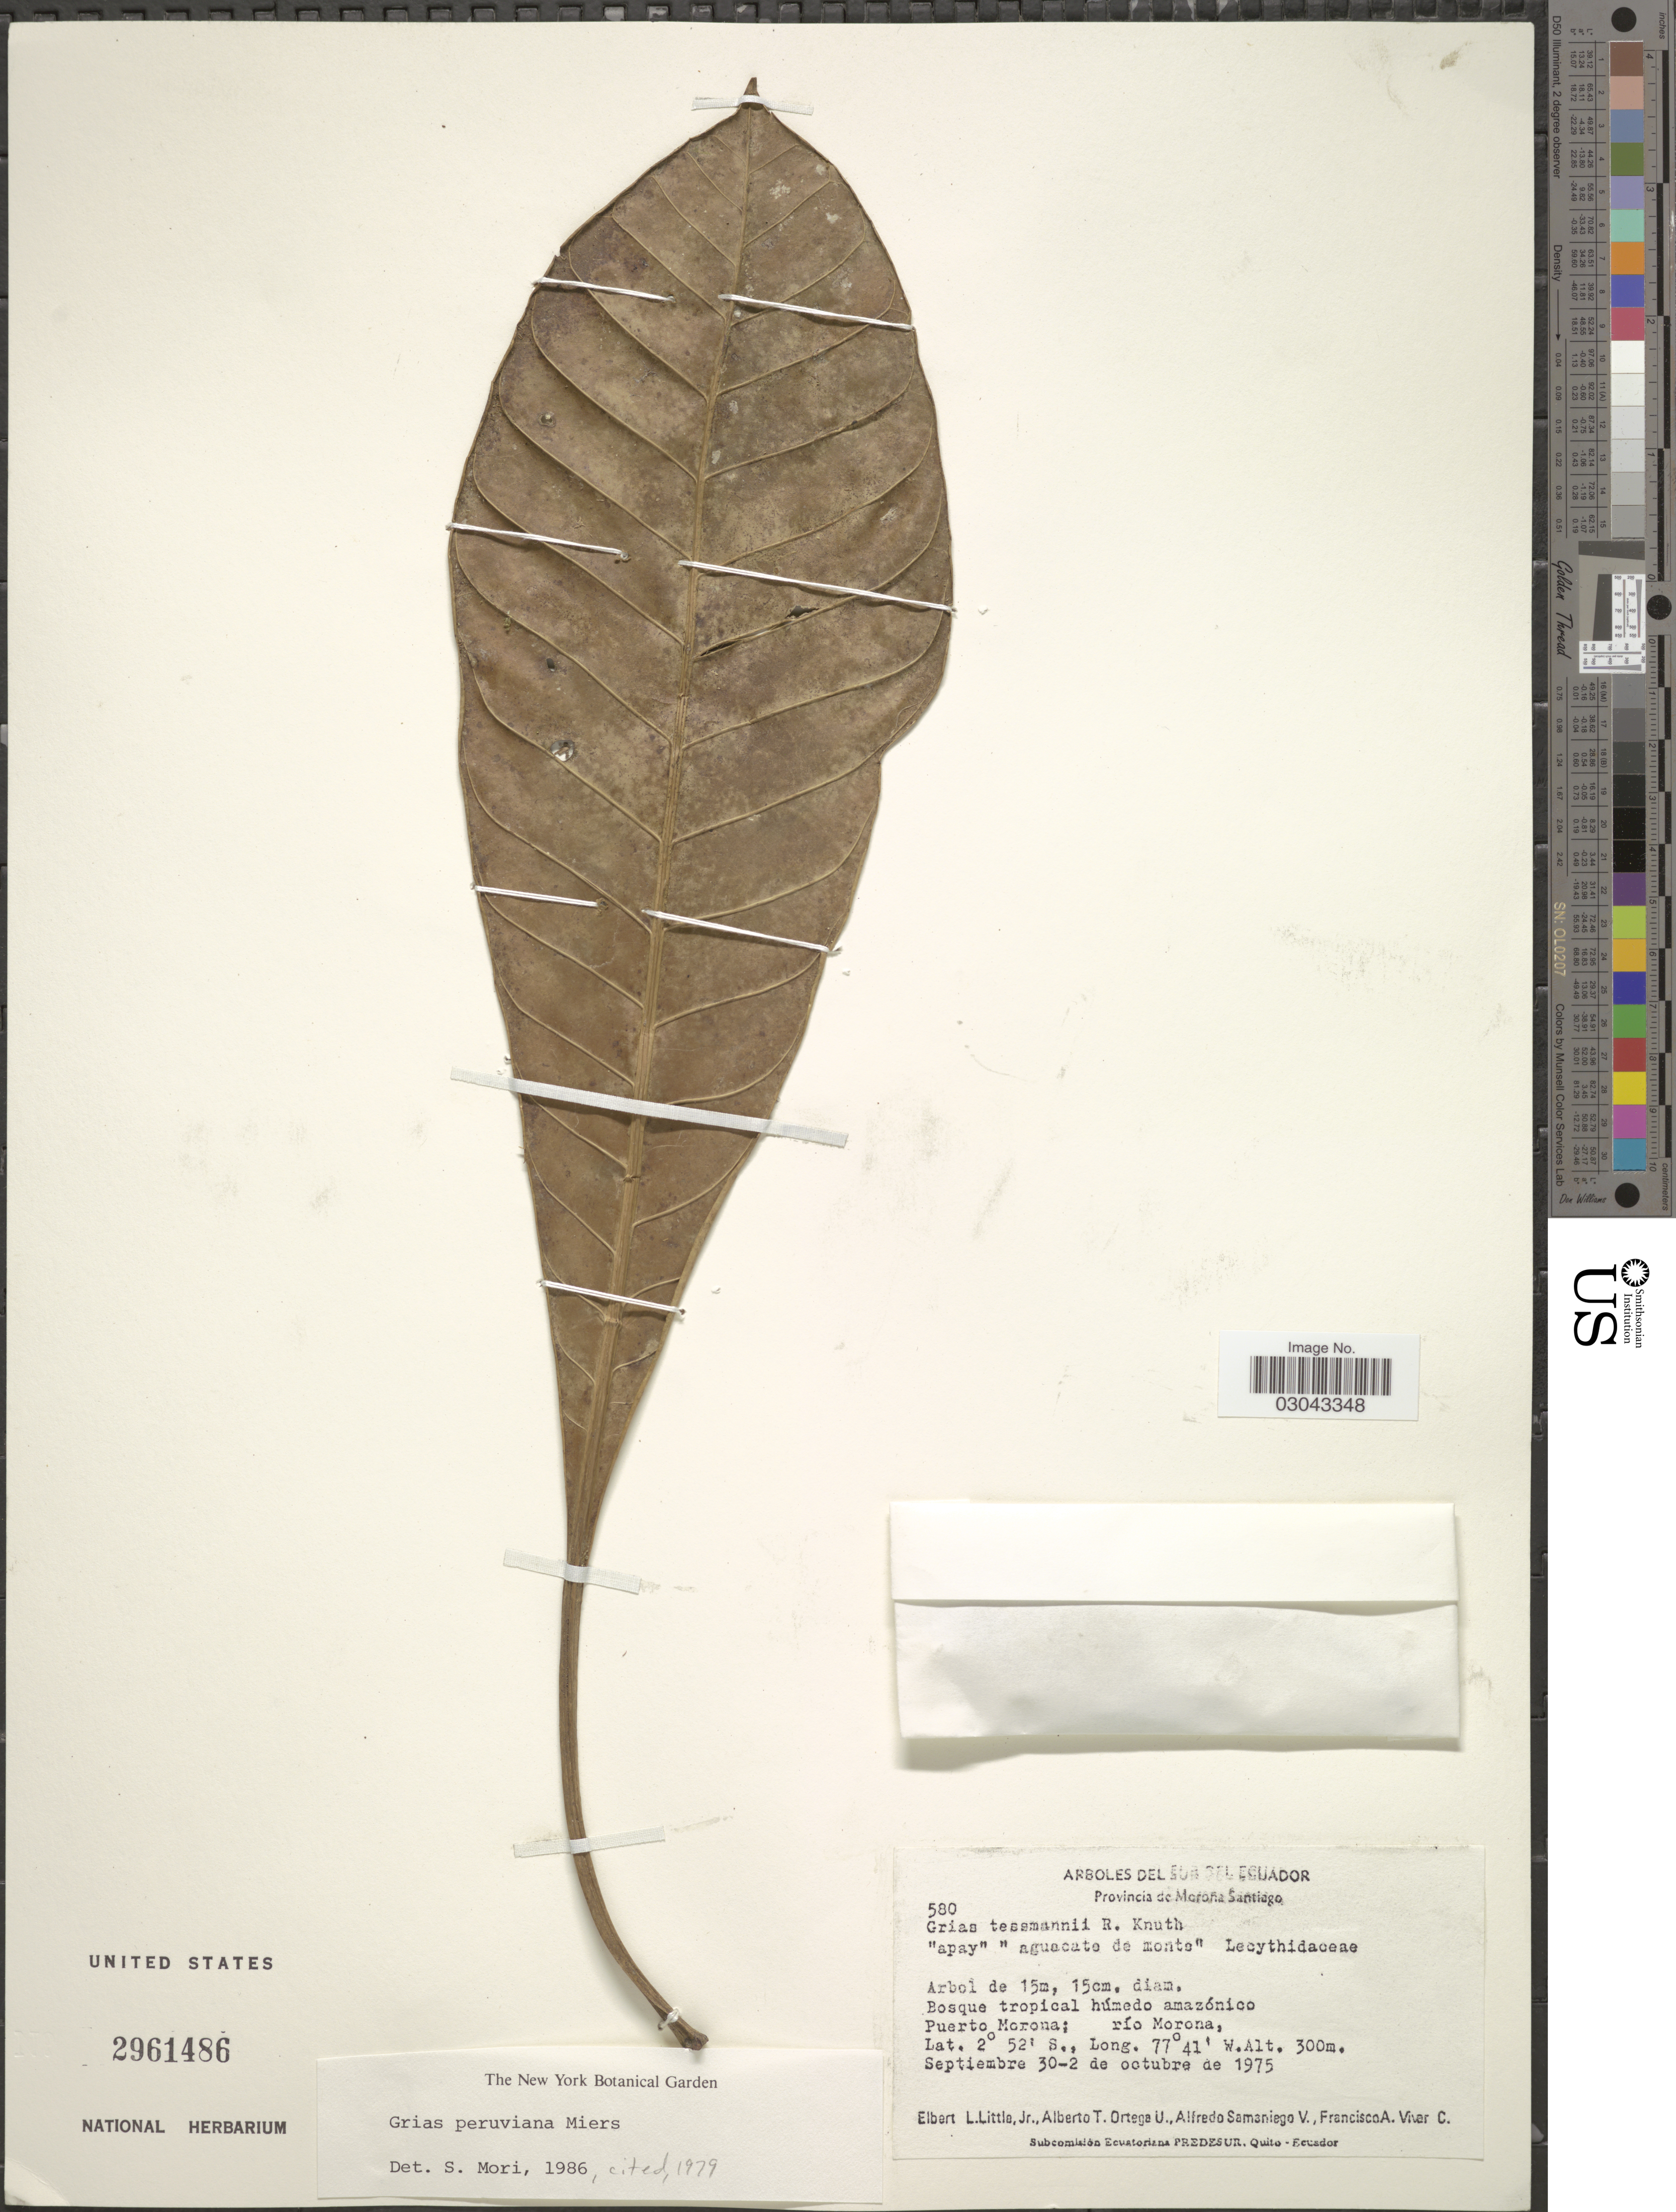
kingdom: Plantae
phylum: Tracheophyta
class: Magnoliopsida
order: Ericales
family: Lecythidaceae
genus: Grias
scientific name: Grias peruviana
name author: Miers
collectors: E. L. Little, A. T. Ortega U., A. V. Samaniego & F. A. Vivar C.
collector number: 580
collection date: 1975-09-30/1975-10-02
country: Ecuador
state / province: Morona-Santiago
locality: Puerto Morona: río Morona.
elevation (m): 300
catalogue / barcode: US 2961486